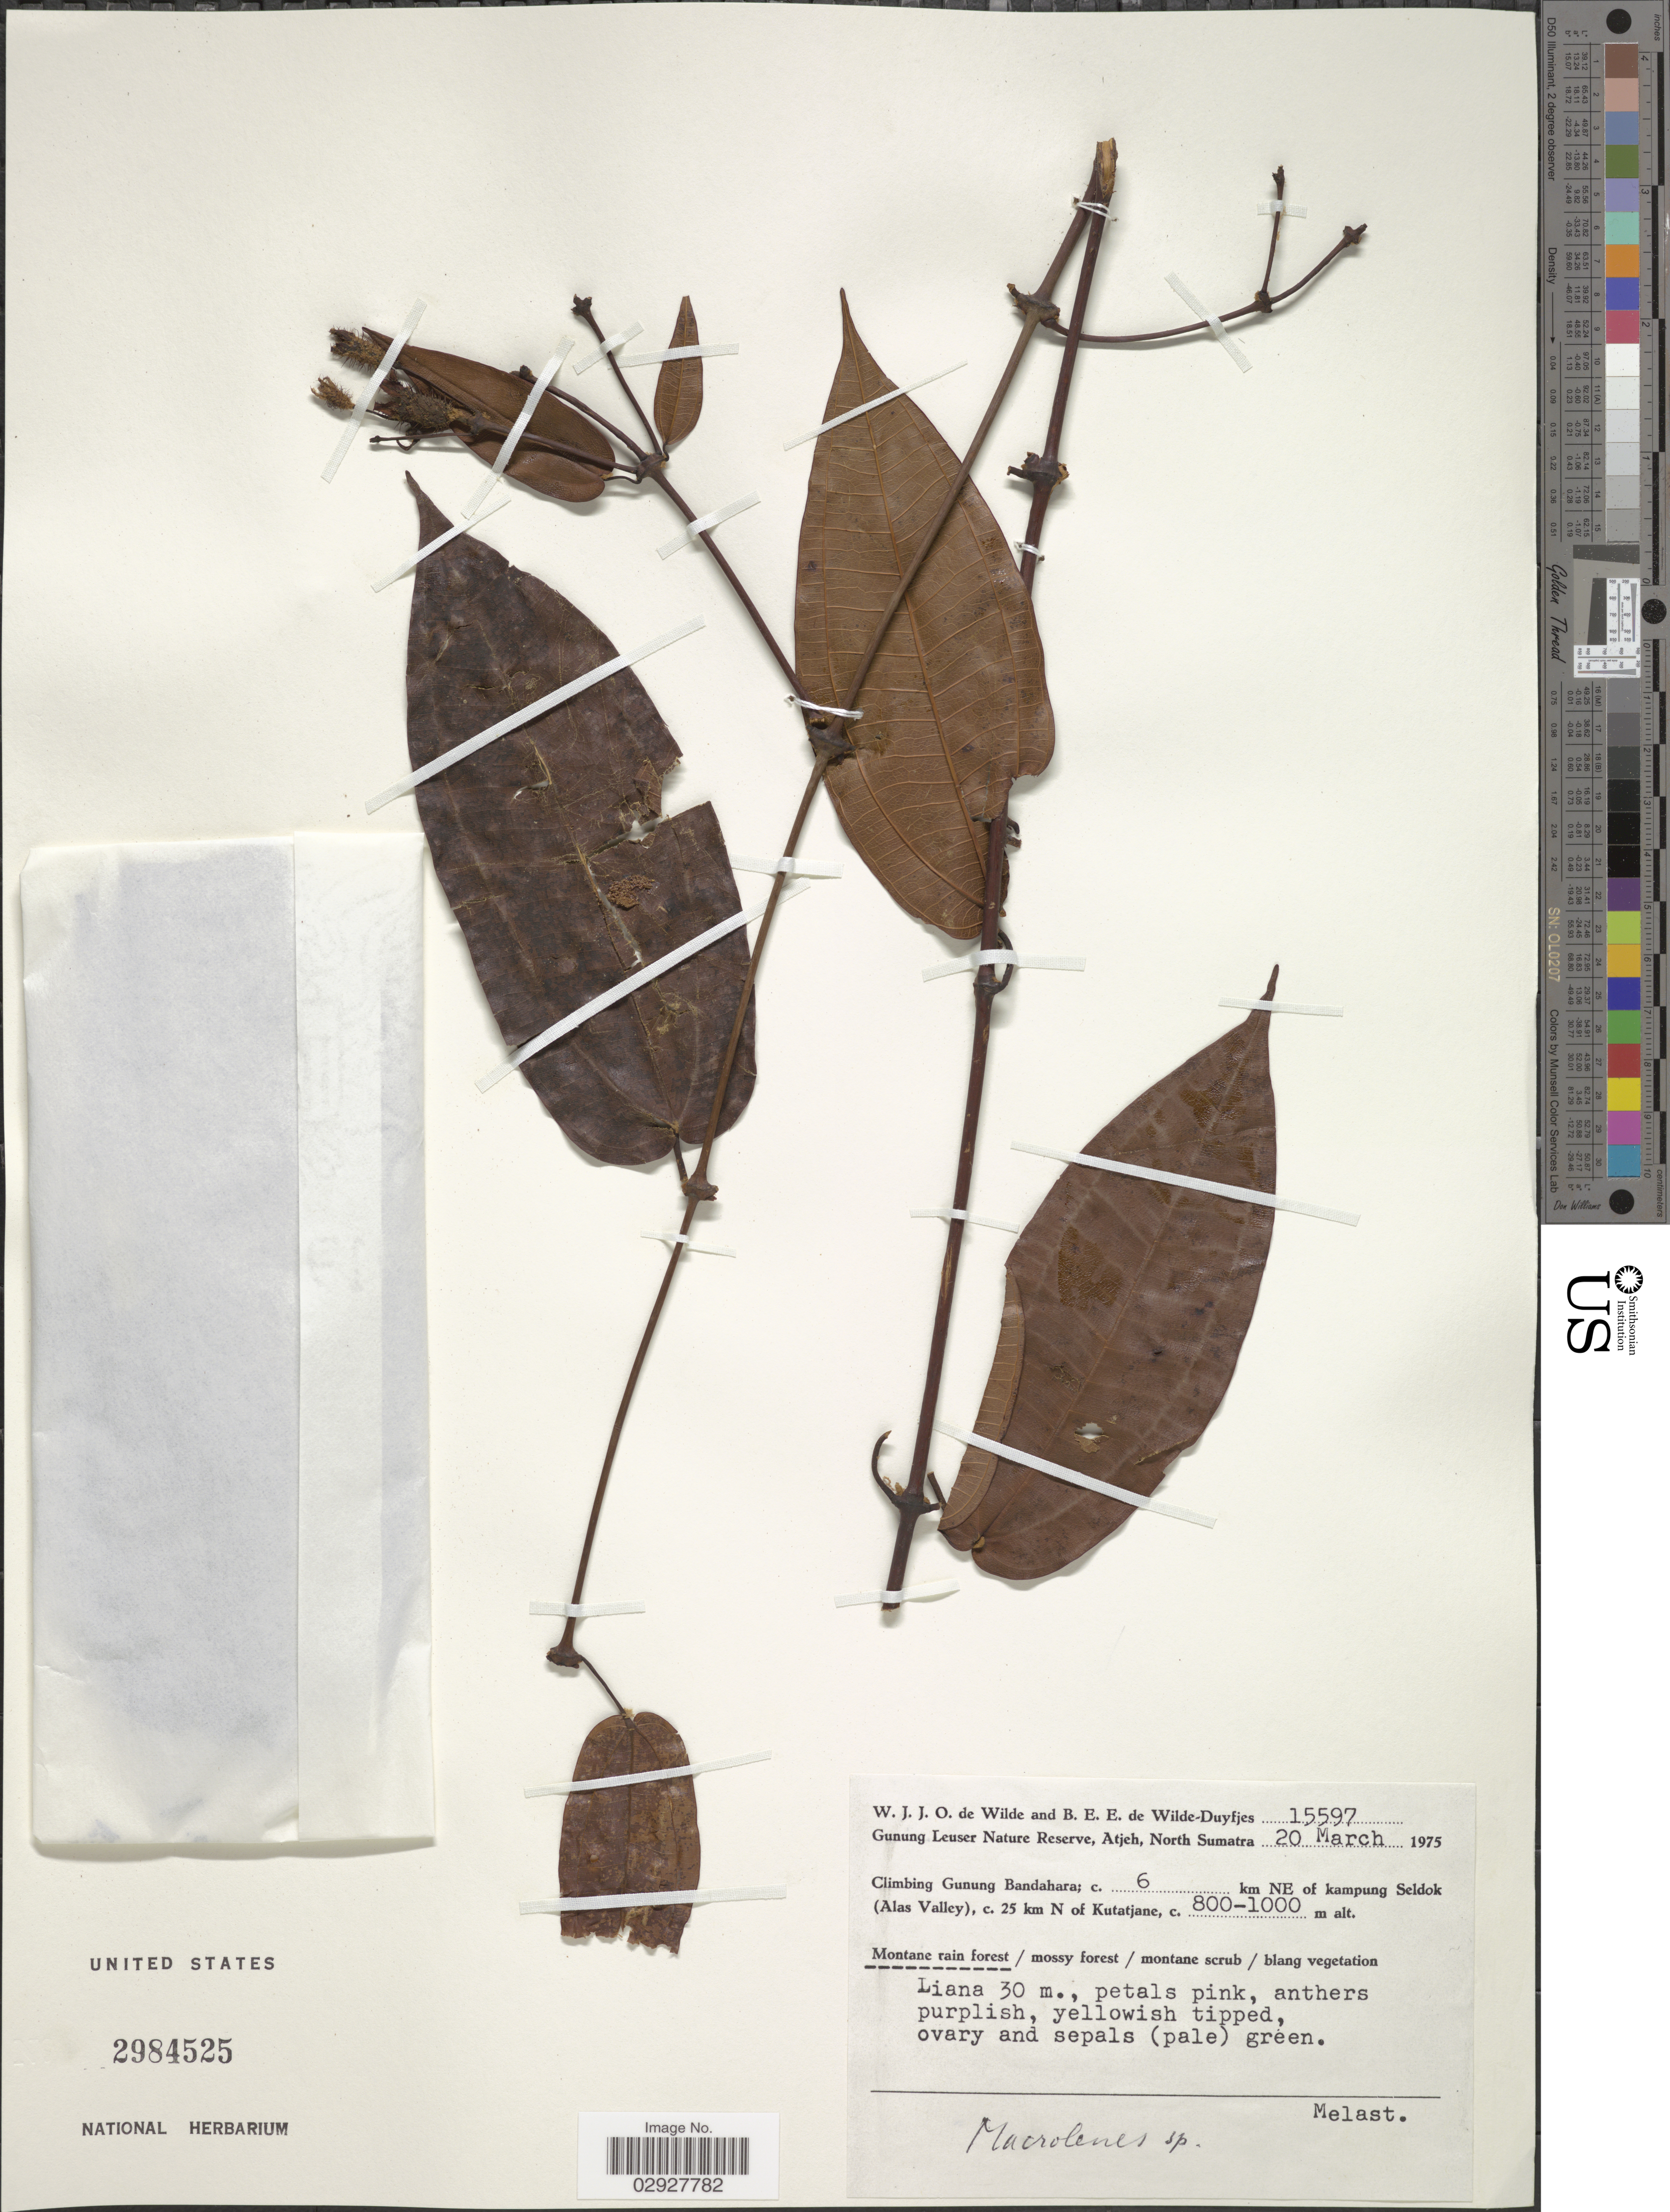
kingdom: Plantae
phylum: Tracheophyta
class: Magnoliopsida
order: Myrtales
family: Melastomataceae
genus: Macrolenes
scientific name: Macrolenes annulata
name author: (Vent.) Naudin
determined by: Maxwell, J. F.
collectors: W. J. de Wilde & B. E. de Wilde-Duyfjes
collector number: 15597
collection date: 1975-03-20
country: Indonesia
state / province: Sumatra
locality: Gunung Leuser Nature Reserve, Atjeh, North Sumatra. Climbing Gunung Bandahara, c. 6 km NE of kampung Seldok (Alas Valley), c. 25 km N of Kutatjane.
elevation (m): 800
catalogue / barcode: US 2874525